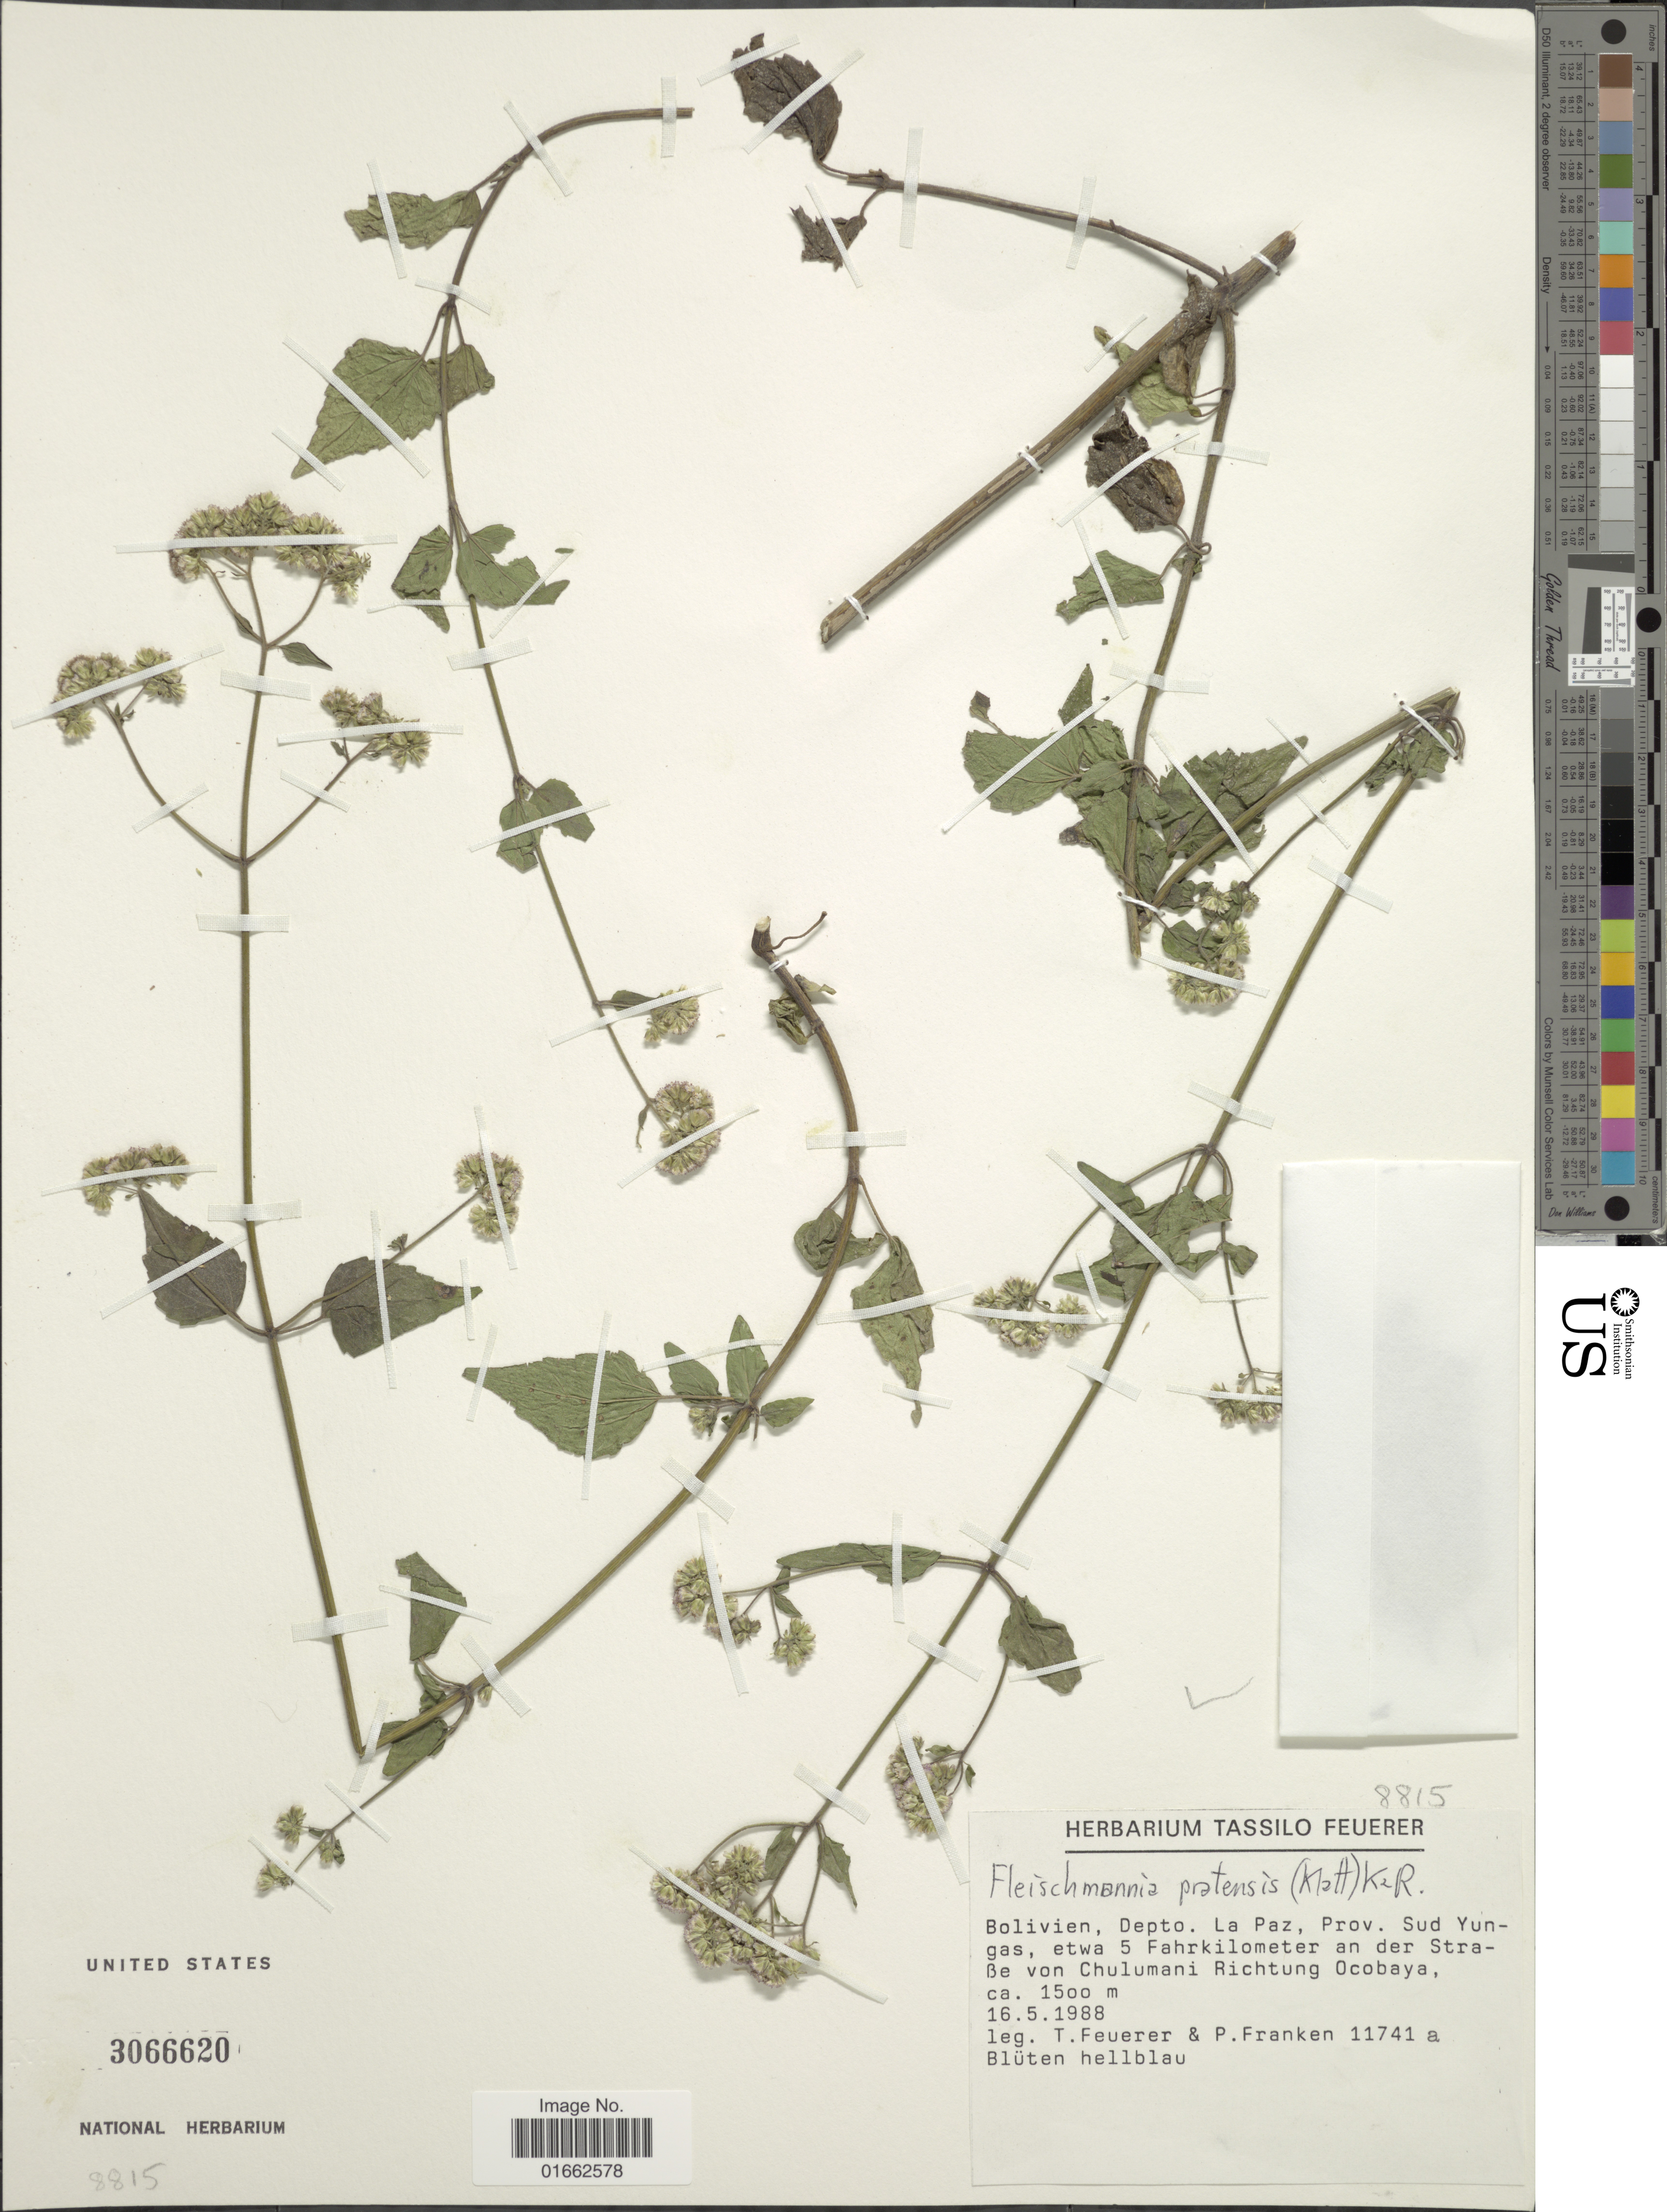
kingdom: Plantae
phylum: Tracheophyta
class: Magnoliopsida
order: Asterales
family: Asteraceae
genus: Fleischmannia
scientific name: Fleischmannia pratensis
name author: (Klatt) R.M. King & H. Rob.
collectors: T. Feuerer & P. Franken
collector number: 11741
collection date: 1988-05-16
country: Bolivia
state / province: La Paz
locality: Prov. Sud Yungas, etwa 5 Fahrkilometer an der Strauße von Chulumani Richtung Ocobaya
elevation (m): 1500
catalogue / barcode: US 3066620